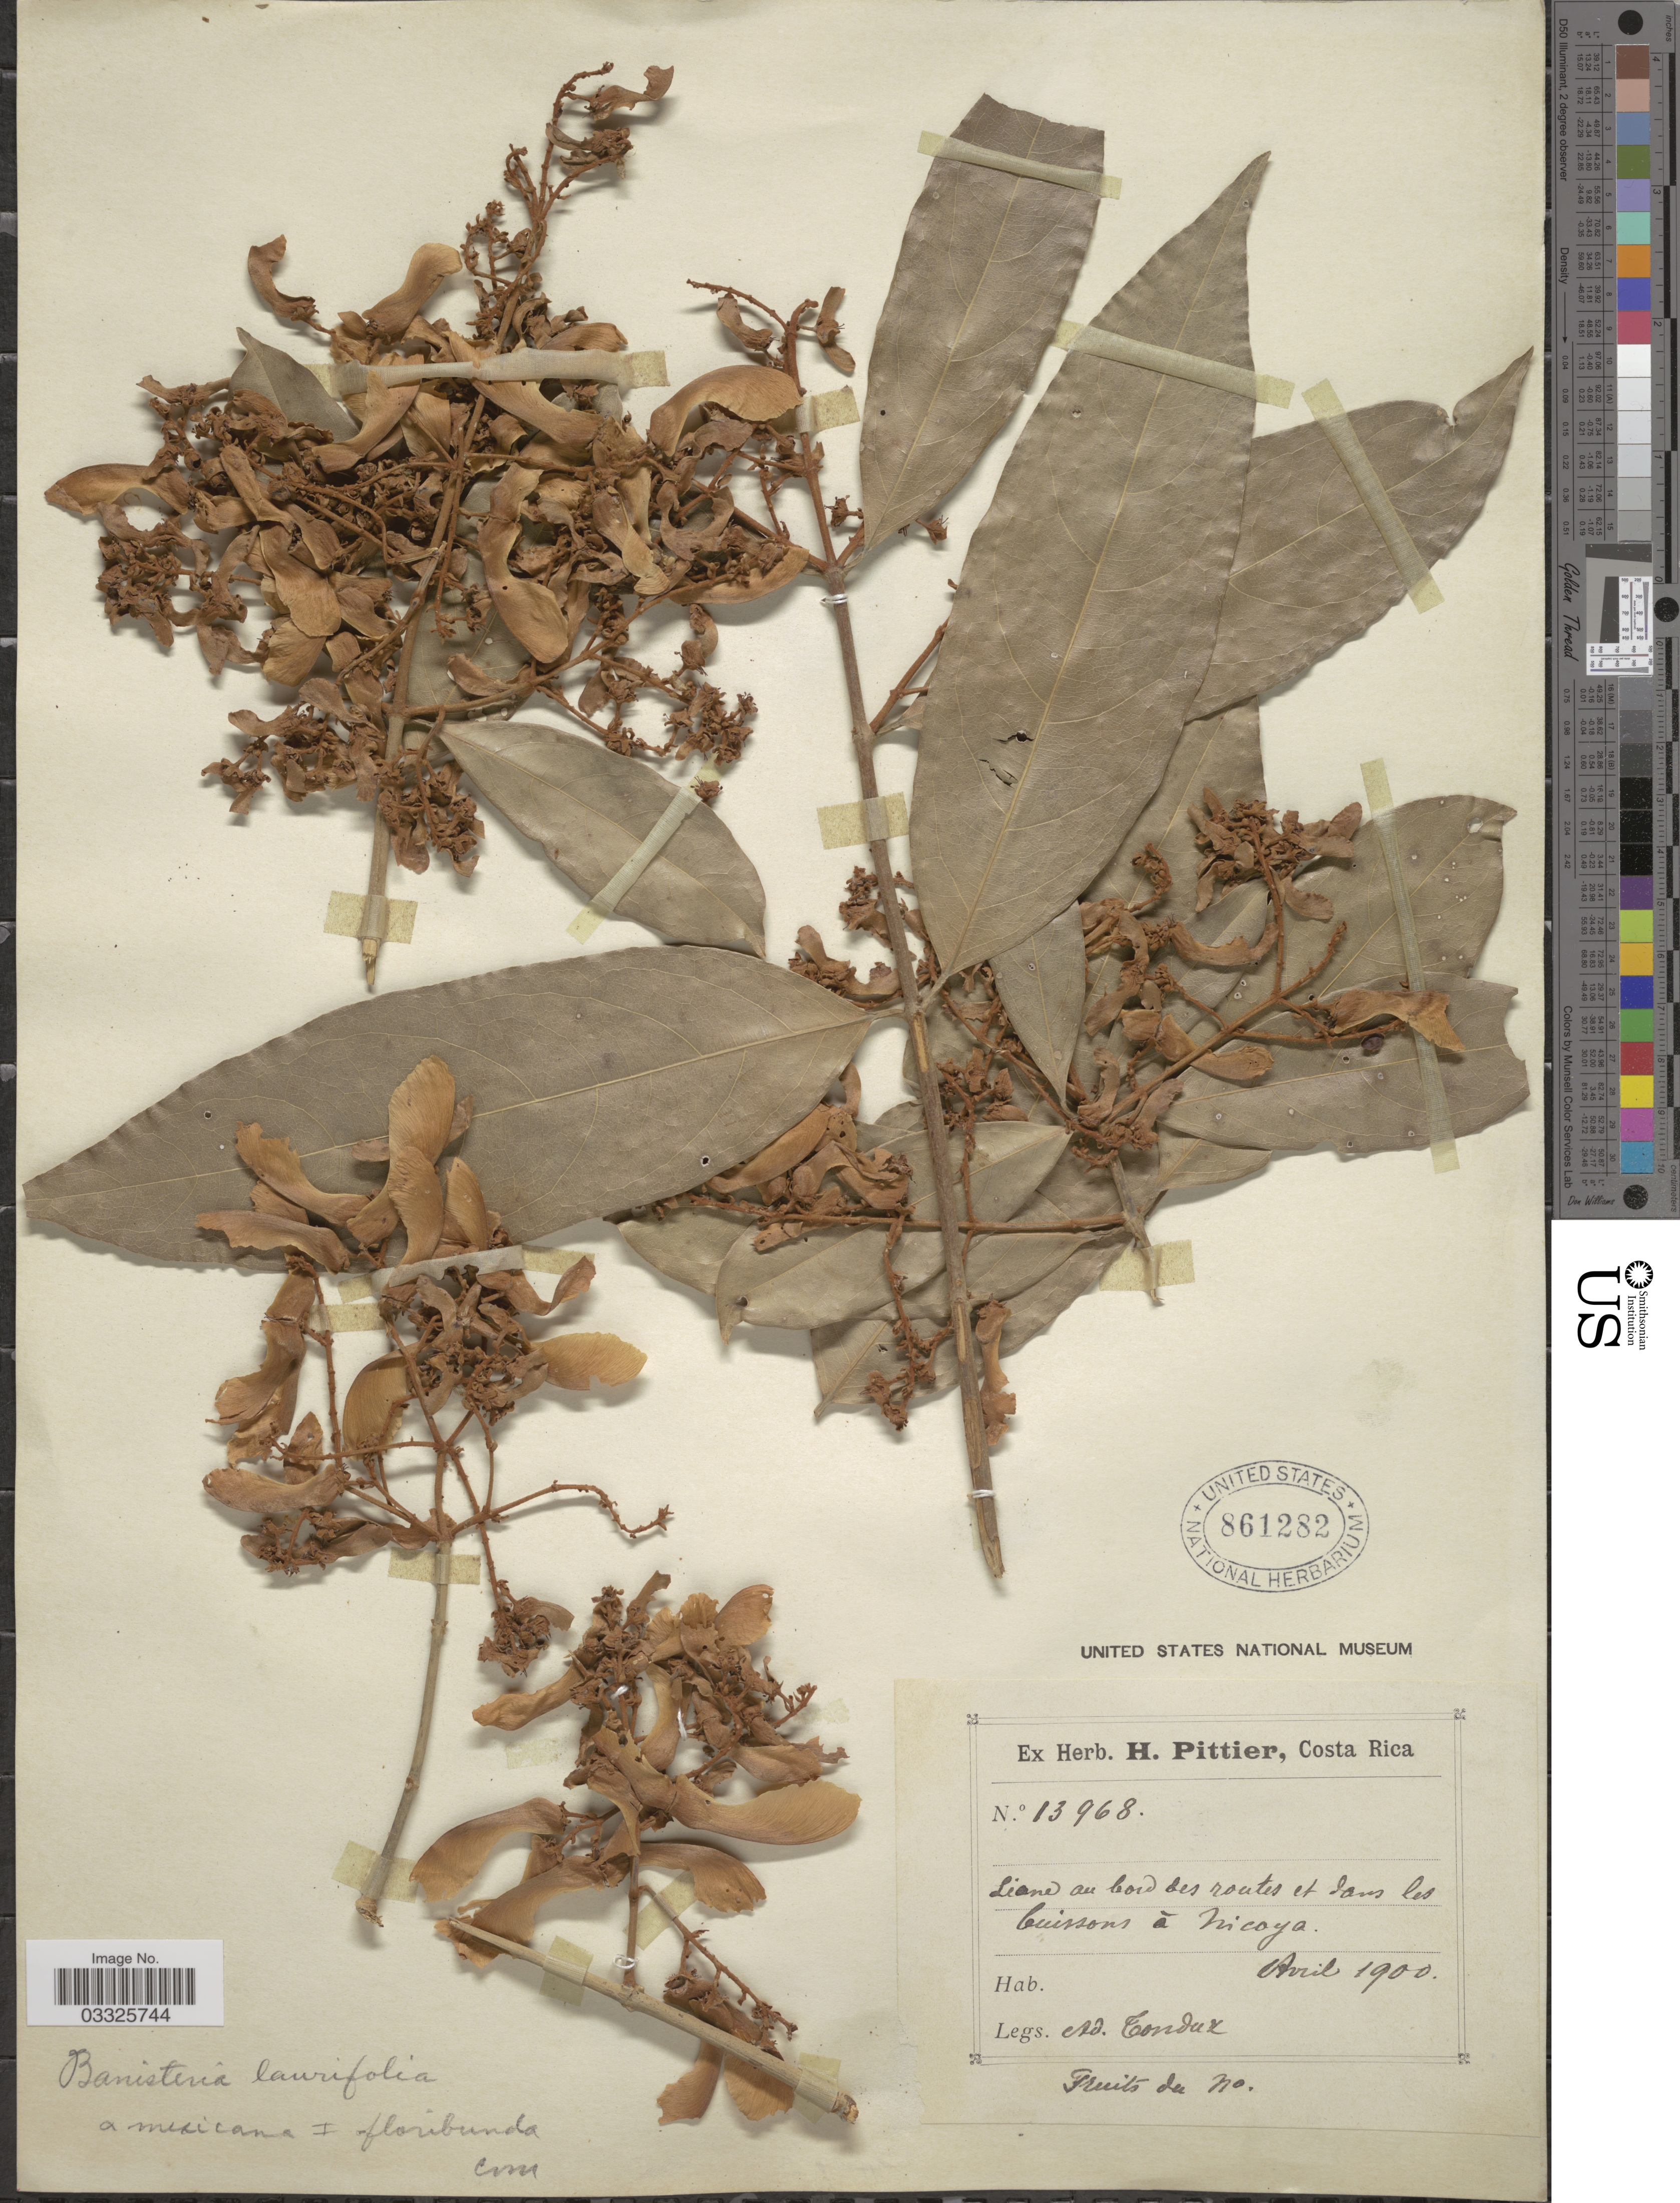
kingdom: Plantae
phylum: Tracheophyta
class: Magnoliopsida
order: Malpighiales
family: Malpighiaceae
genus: Heteropterys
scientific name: Heteropterys laurifolia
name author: (L.) A. Juss.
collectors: A. Tonduz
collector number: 13968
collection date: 1900-04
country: Costa Rica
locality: Liane au bord des routes et dans les buissons à Nicoya.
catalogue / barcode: US 861282